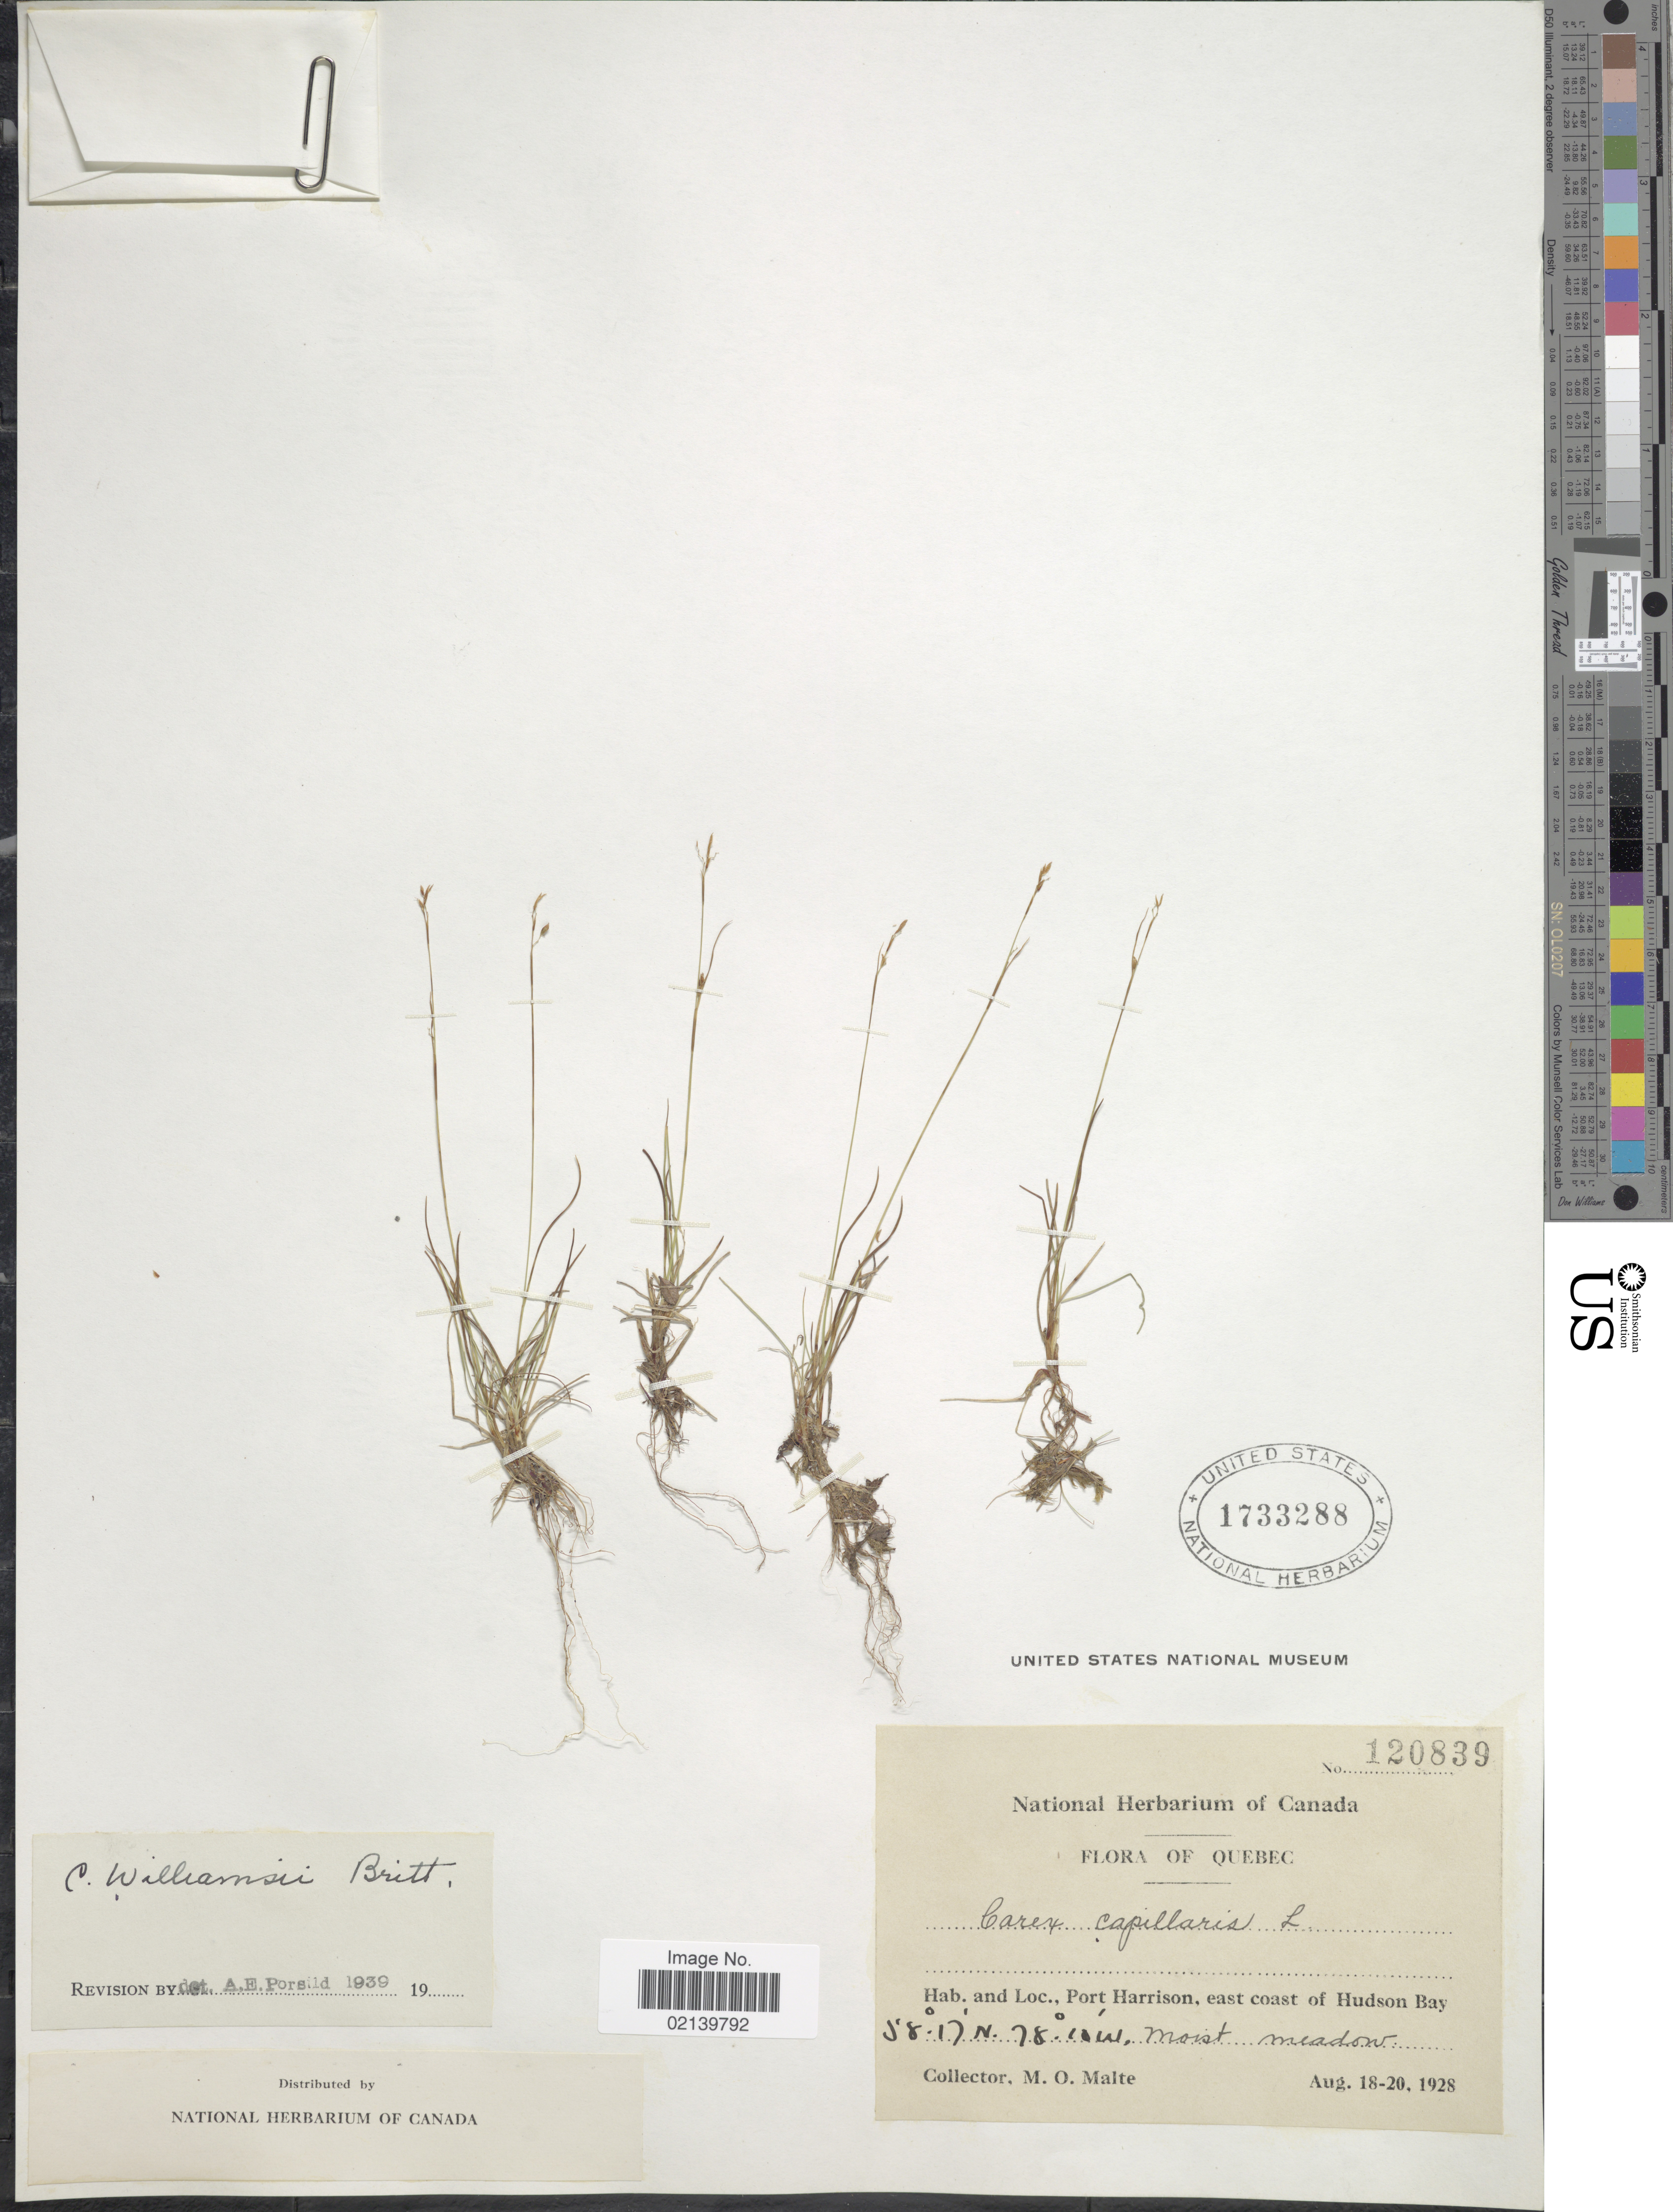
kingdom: Plantae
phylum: Tracheophyta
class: Liliopsida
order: Poales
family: Cyperaceae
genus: Carex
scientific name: Carex williamsii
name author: Britton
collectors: M. O. Malte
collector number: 120839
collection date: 1928-08-18/1928-08-20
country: Canada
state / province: Quebec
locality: Quebec, Port Harrison, east coast of Hudson Bay, moist meadow.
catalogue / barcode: US 1733288